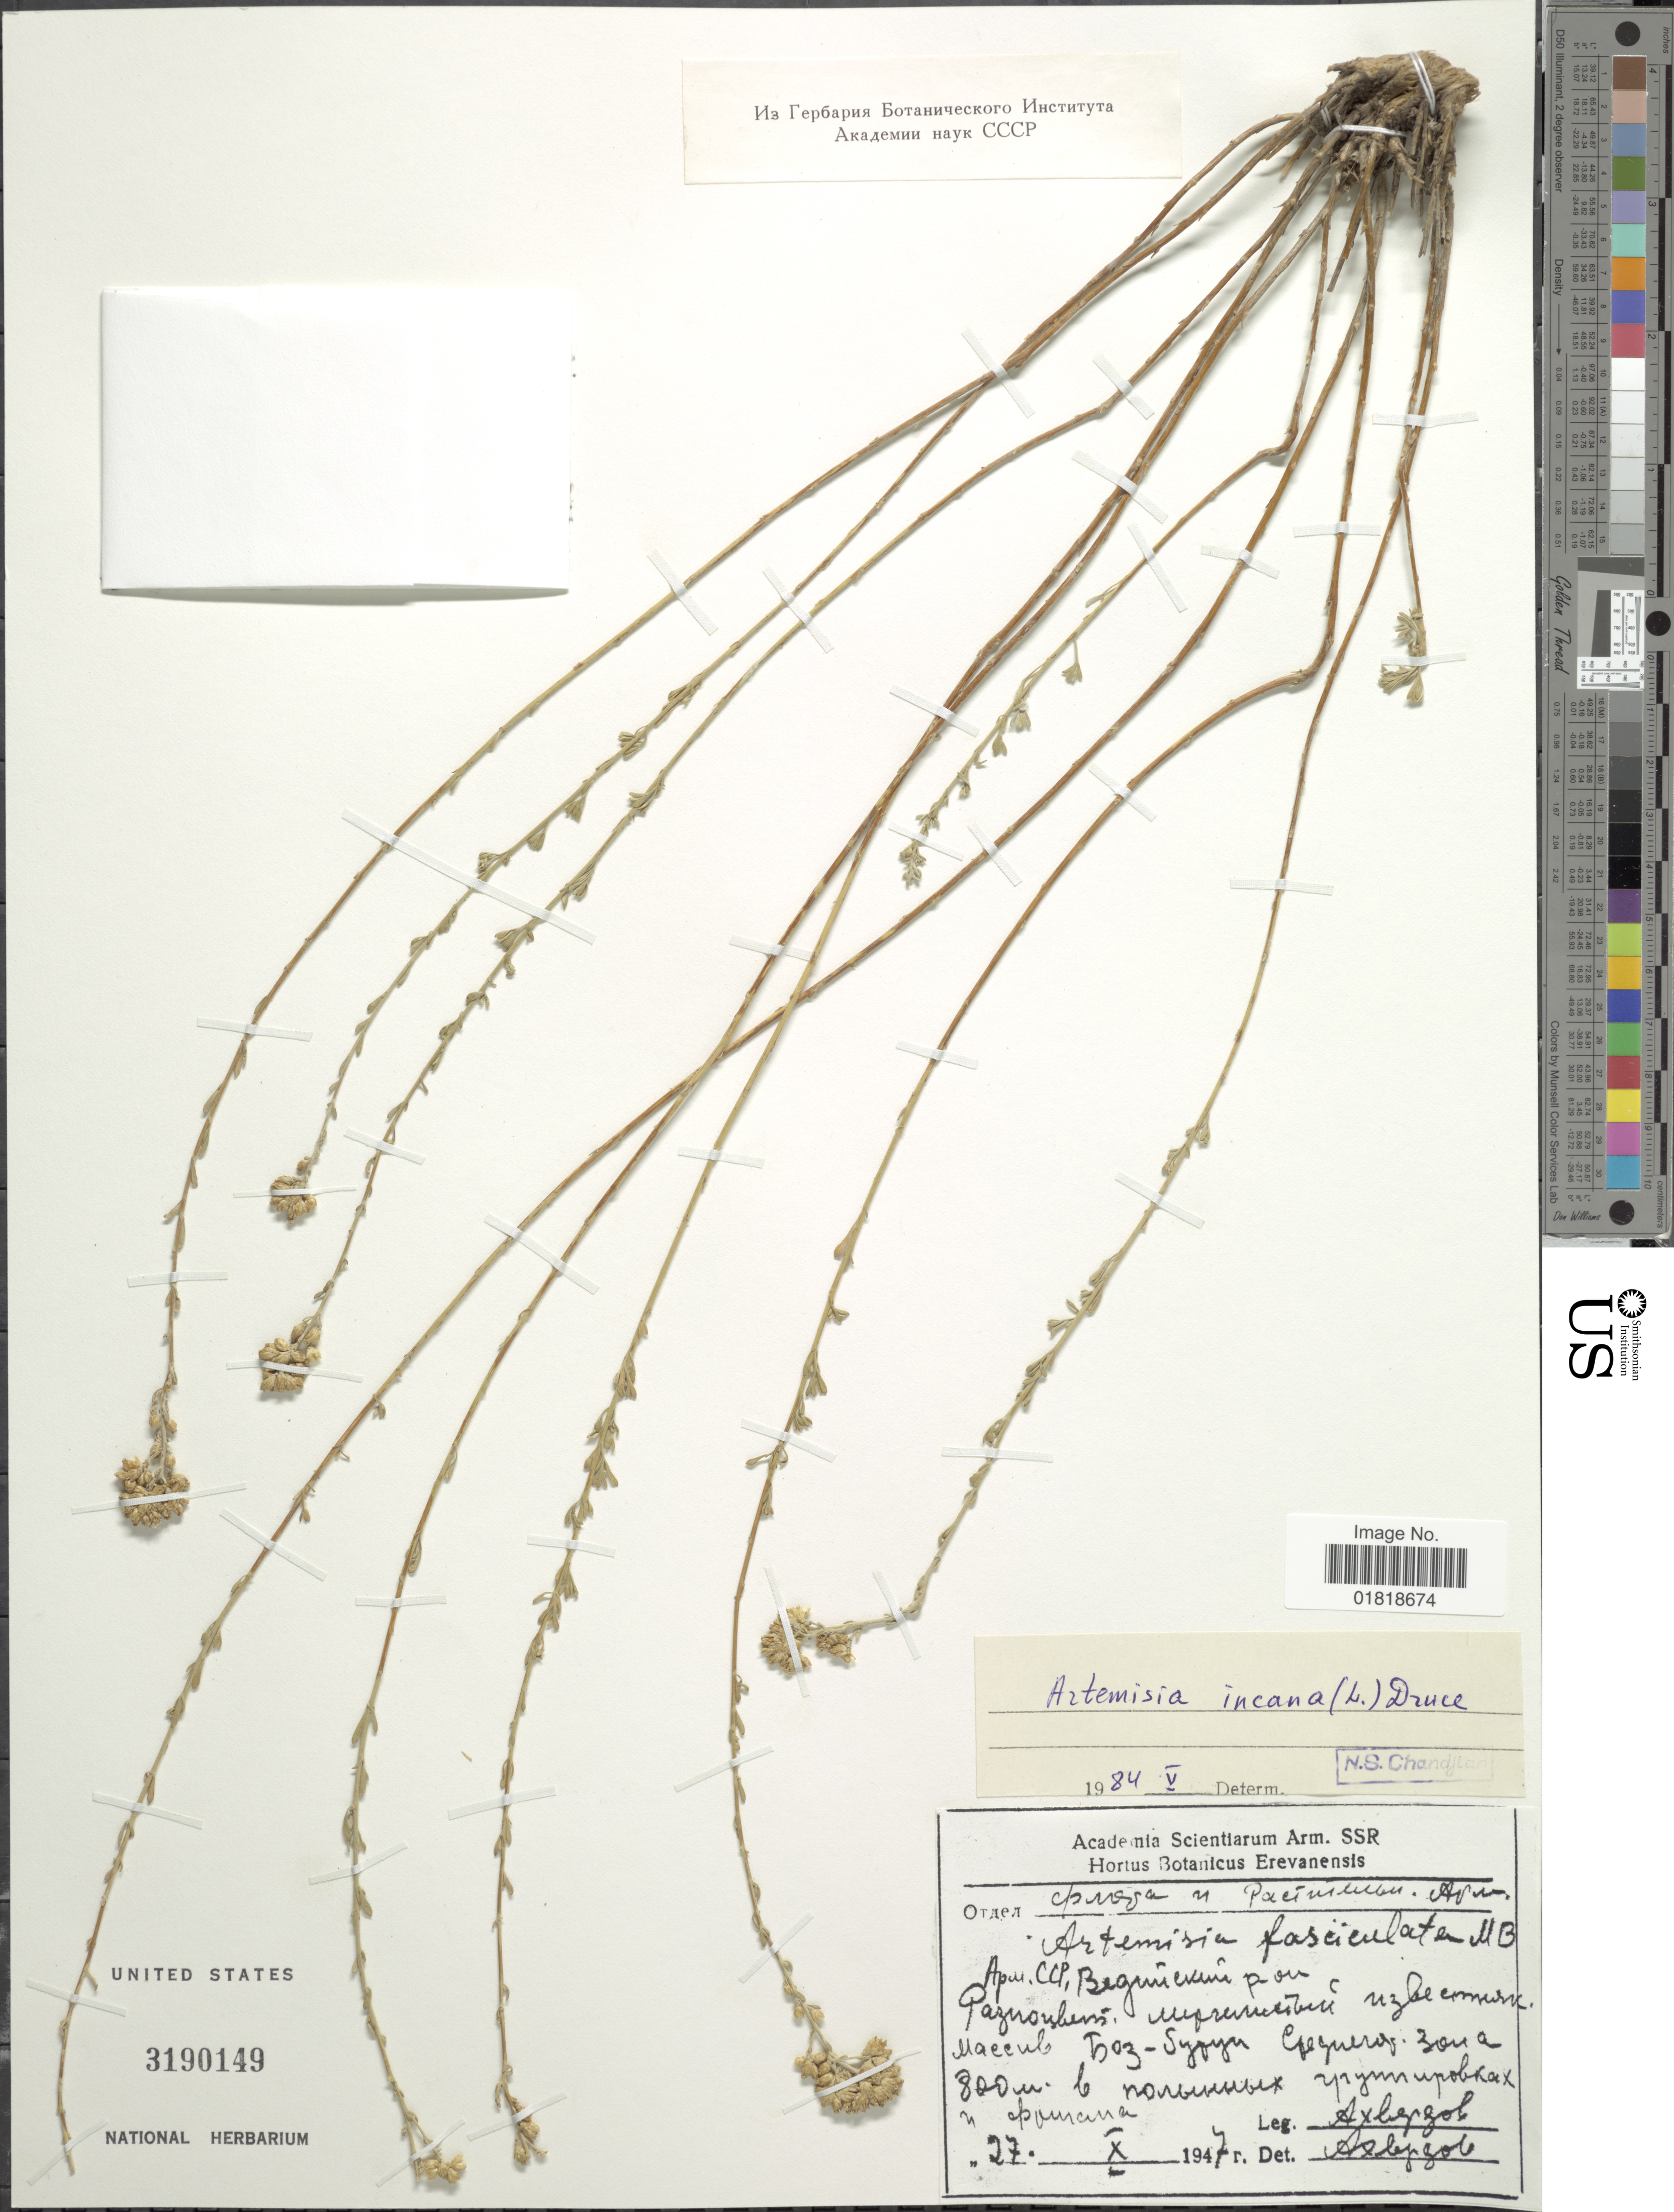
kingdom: Plantae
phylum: Tracheophyta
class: Magnoliopsida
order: Asterales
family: Asteraceae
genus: Artemisia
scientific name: Artemisia incana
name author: (L.) Druce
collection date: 1947-10-27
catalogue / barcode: US 31090149